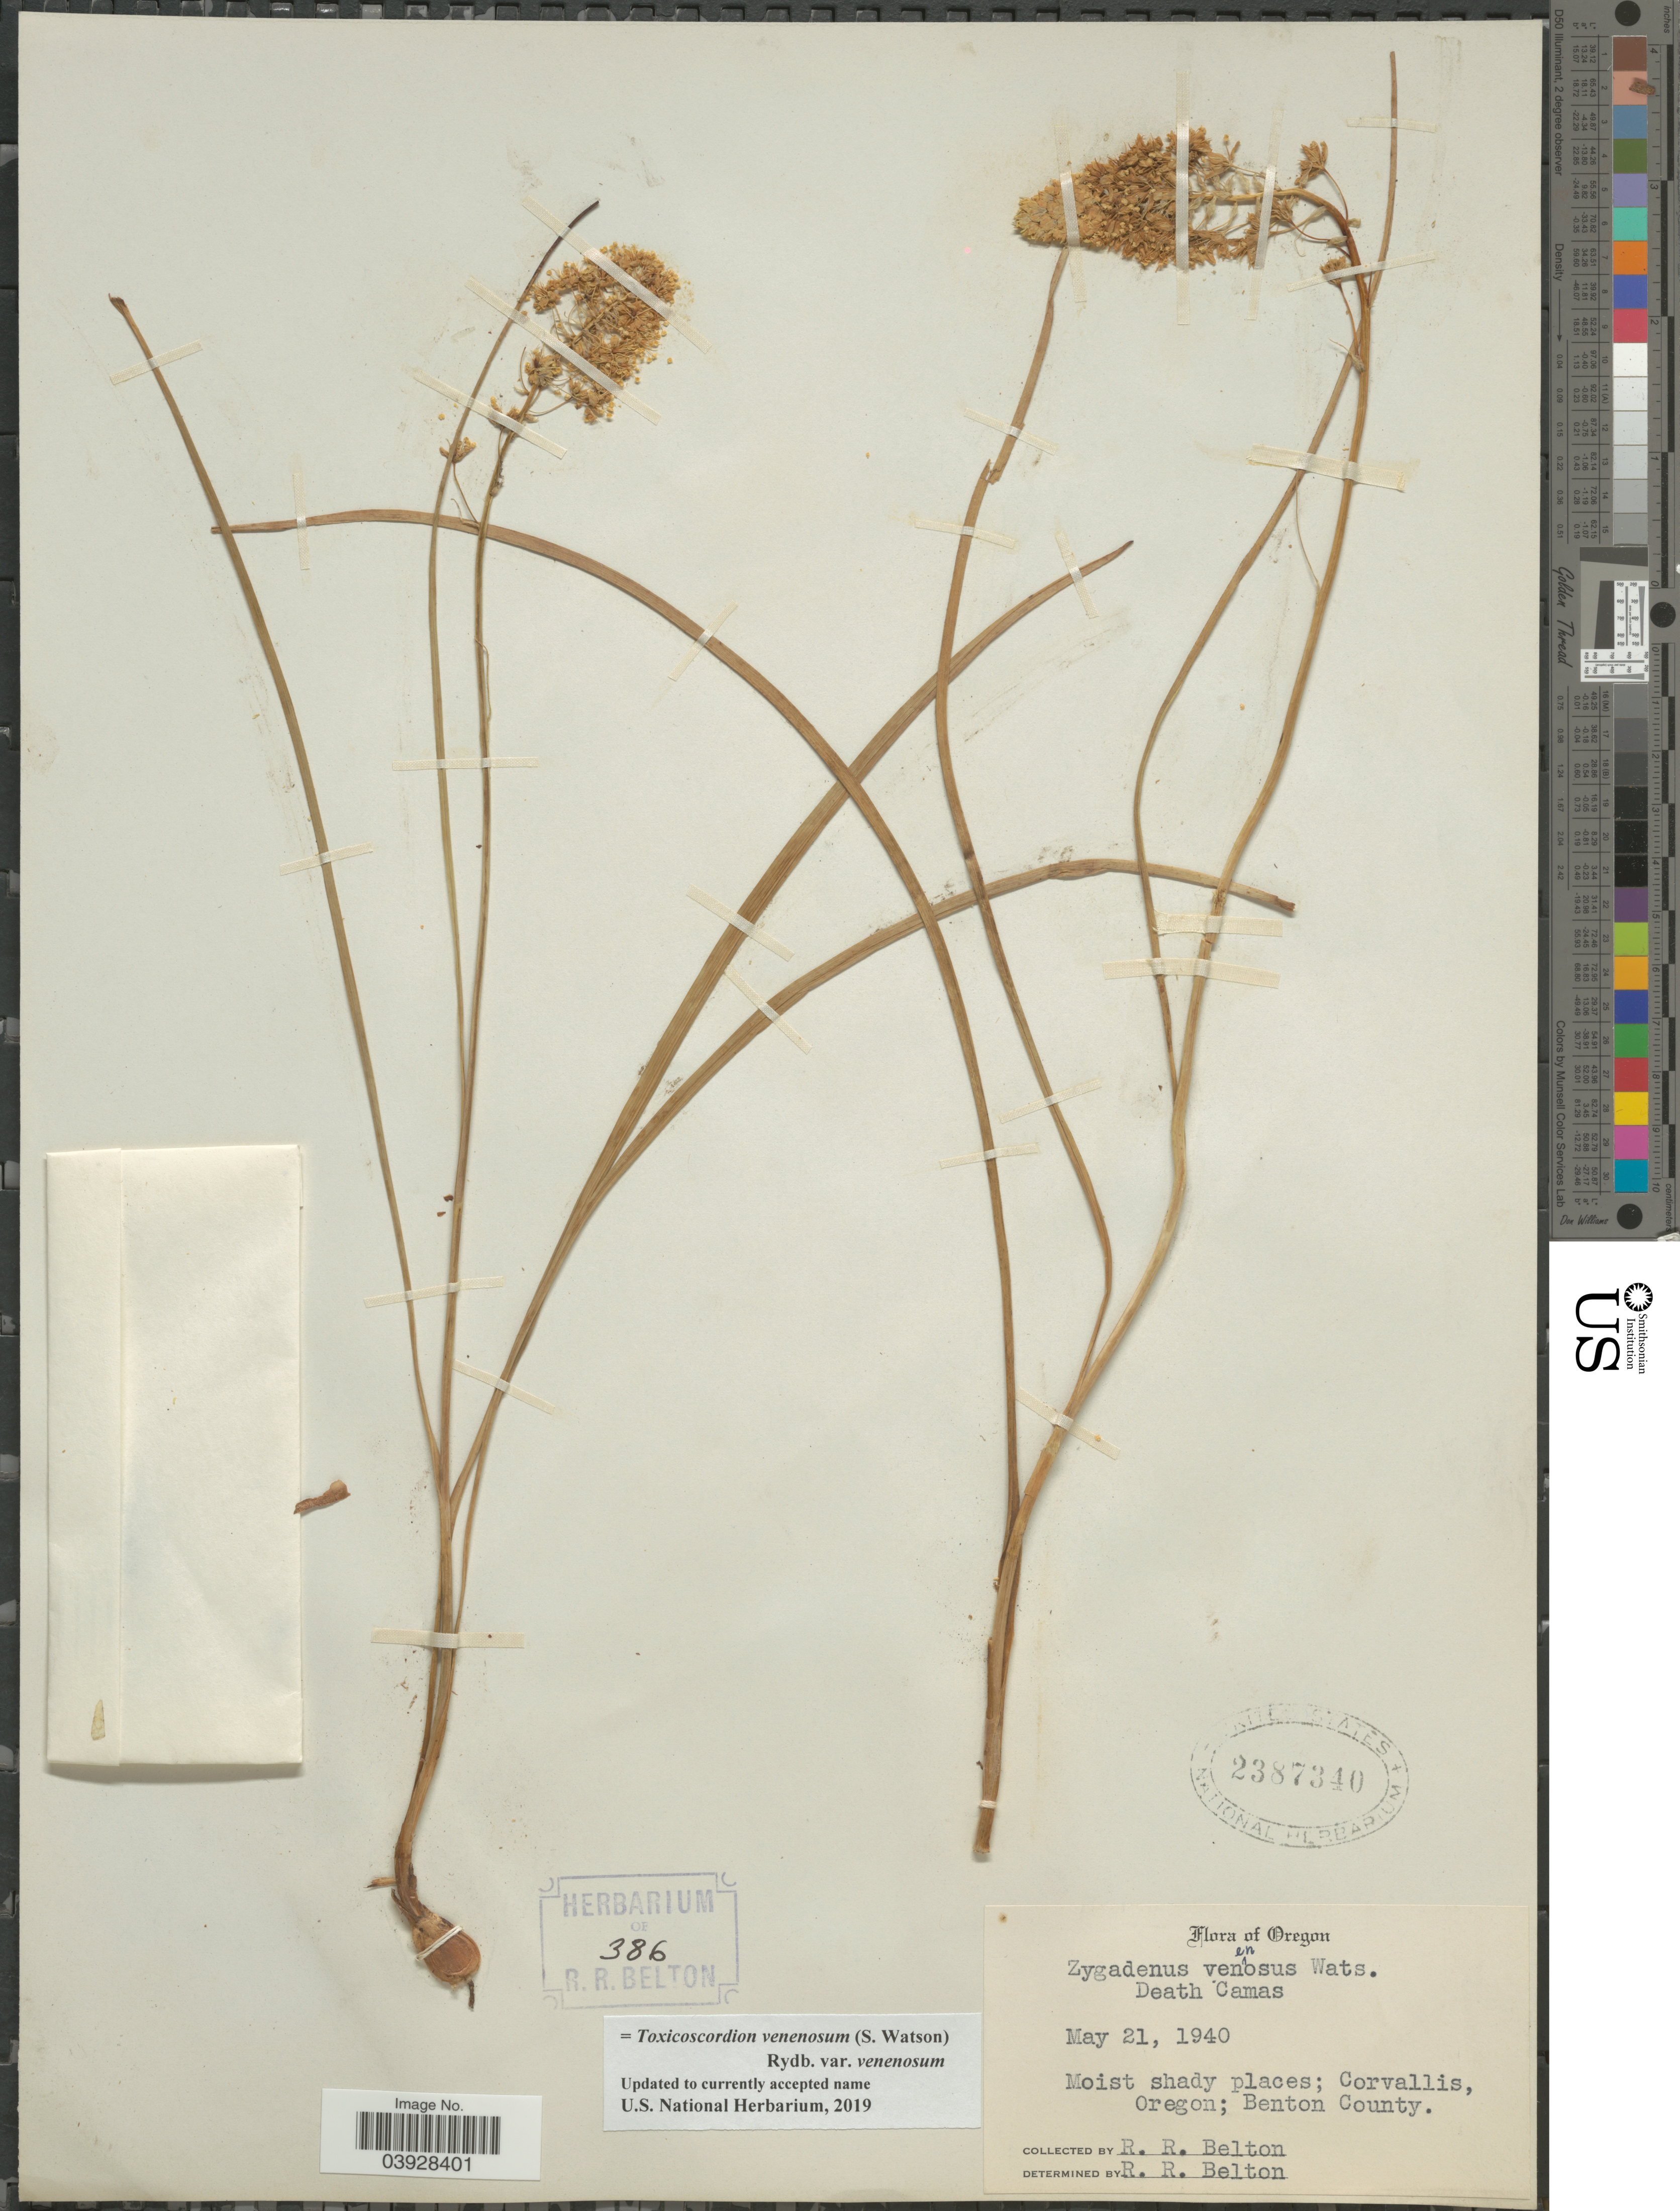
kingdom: Plantae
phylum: Tracheophyta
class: Liliopsida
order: Liliales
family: Melanthiaceae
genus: Toxicoscordion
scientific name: Toxicoscordion venenosum var. gramineum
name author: (Rydb.) Brasher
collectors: R. Belton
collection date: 1940-05-21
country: United States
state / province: Oregon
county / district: Benton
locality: Corvallis, Benton County.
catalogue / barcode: US 2387340